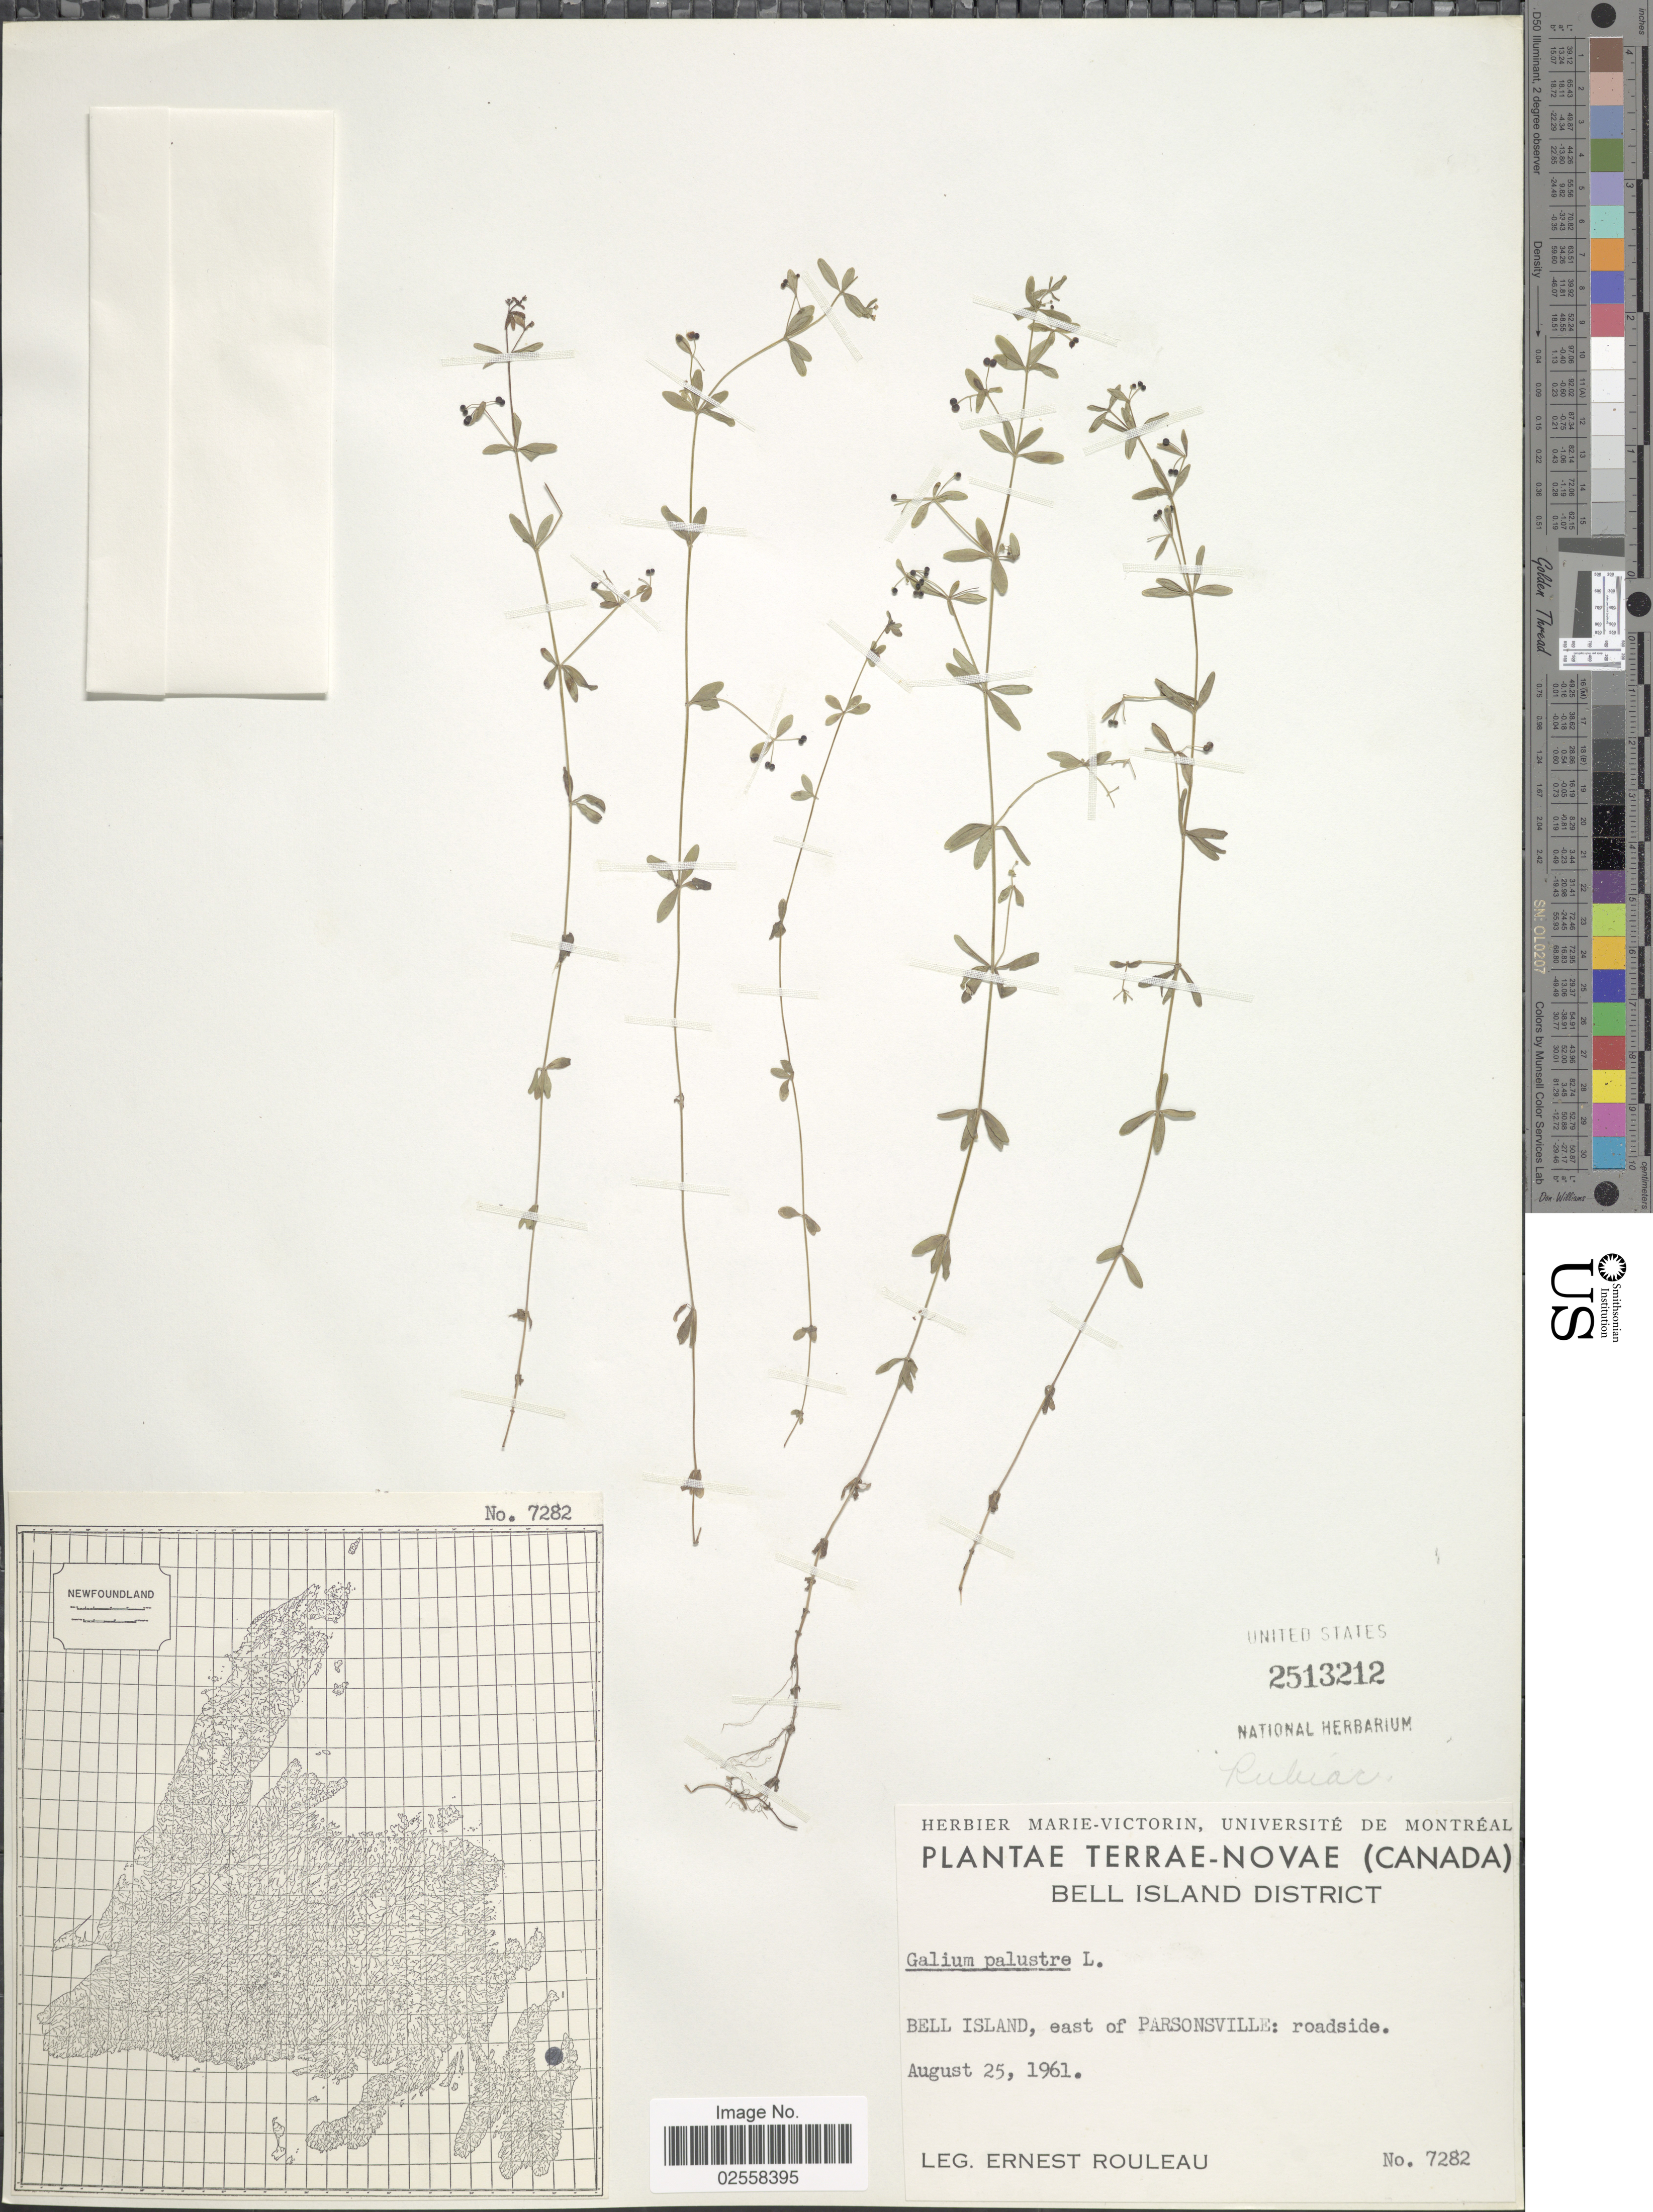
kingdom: Plantae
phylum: Tracheophyta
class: Magnoliopsida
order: Gentianales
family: Rubiaceae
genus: Galium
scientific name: Galium plumosum subsp. plumosum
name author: Rusby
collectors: E. Rouleau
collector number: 7282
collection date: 1961-08-25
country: Canada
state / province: Newfoundland and Labrador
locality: Terrae-Novae, Bell Island District, Bell Island, east of Parsonsville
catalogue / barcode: US 2513212